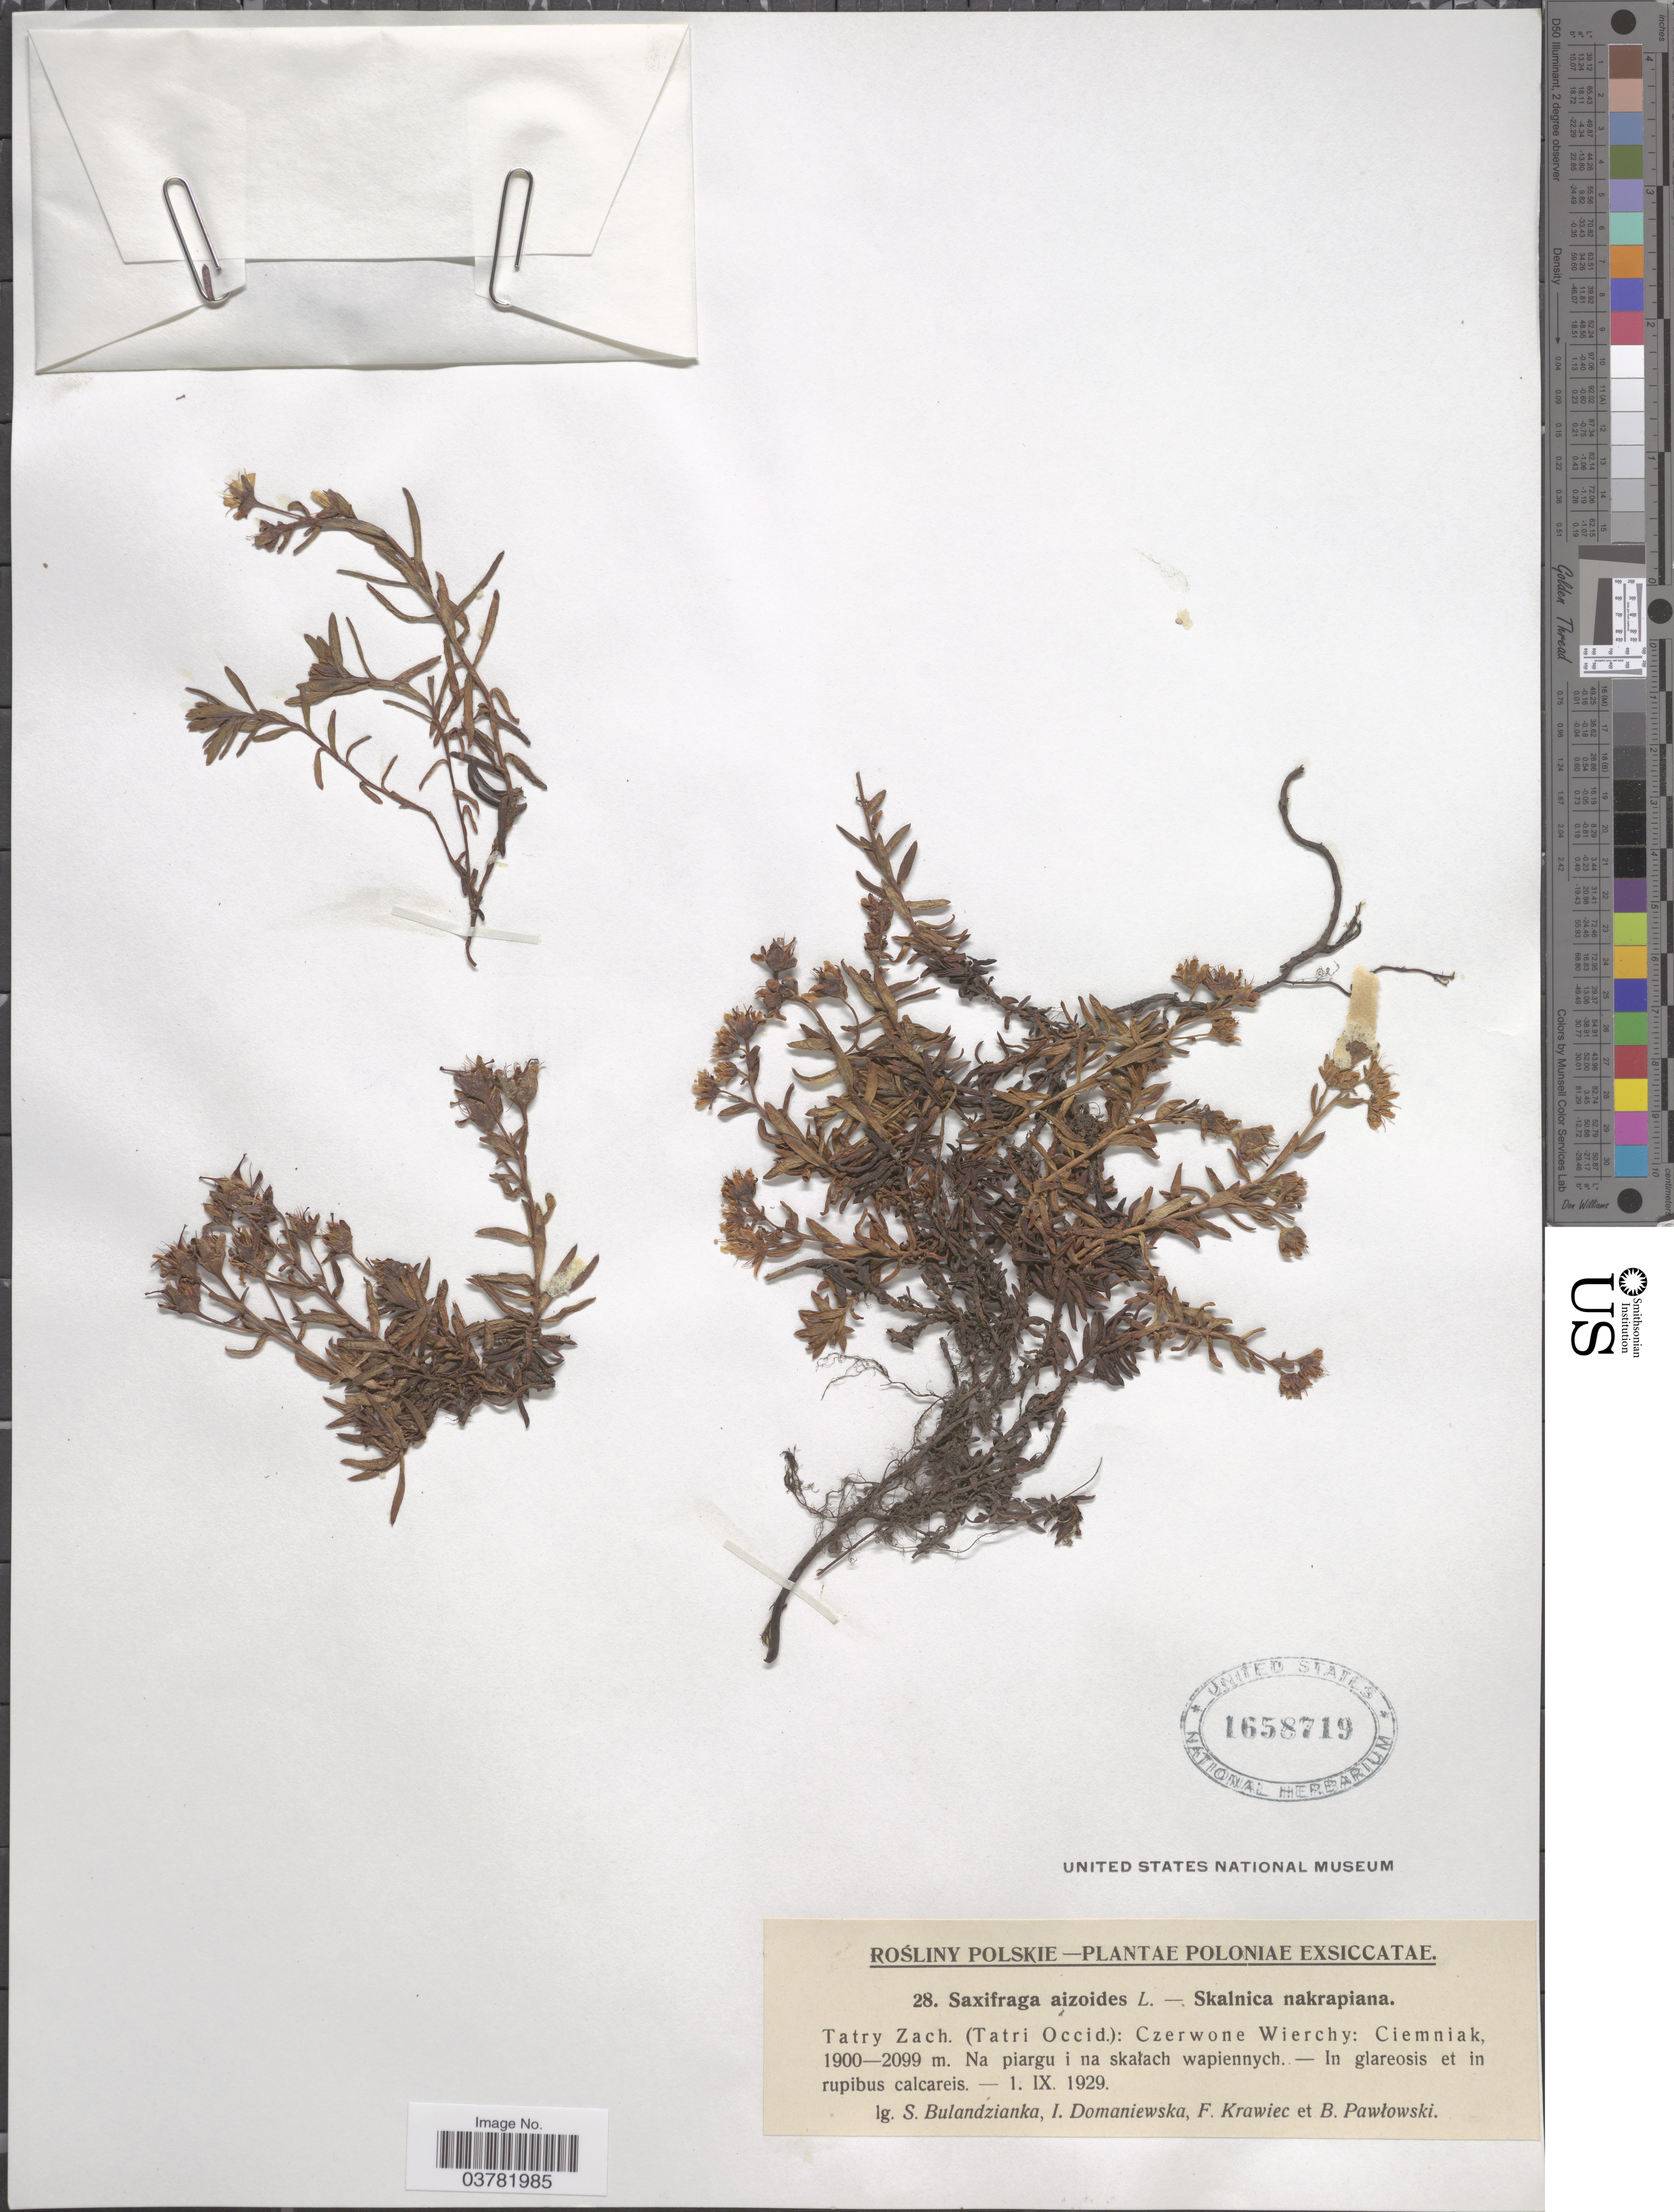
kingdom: Plantae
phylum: Tracheophyta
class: Magnoliopsida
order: Saxifragales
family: Saxifragaceae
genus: Saxifraga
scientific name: Saxifraga aizoides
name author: L.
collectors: S. Bulandzianka, I. Domaniewska, F. Krawiec & B. Pawlowski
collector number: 28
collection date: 1929-09-01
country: Poland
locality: Tatry Zach. (Tatri Occid.): Czerwone Wierchy: Ciemniak.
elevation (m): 1900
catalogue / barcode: US 1658719